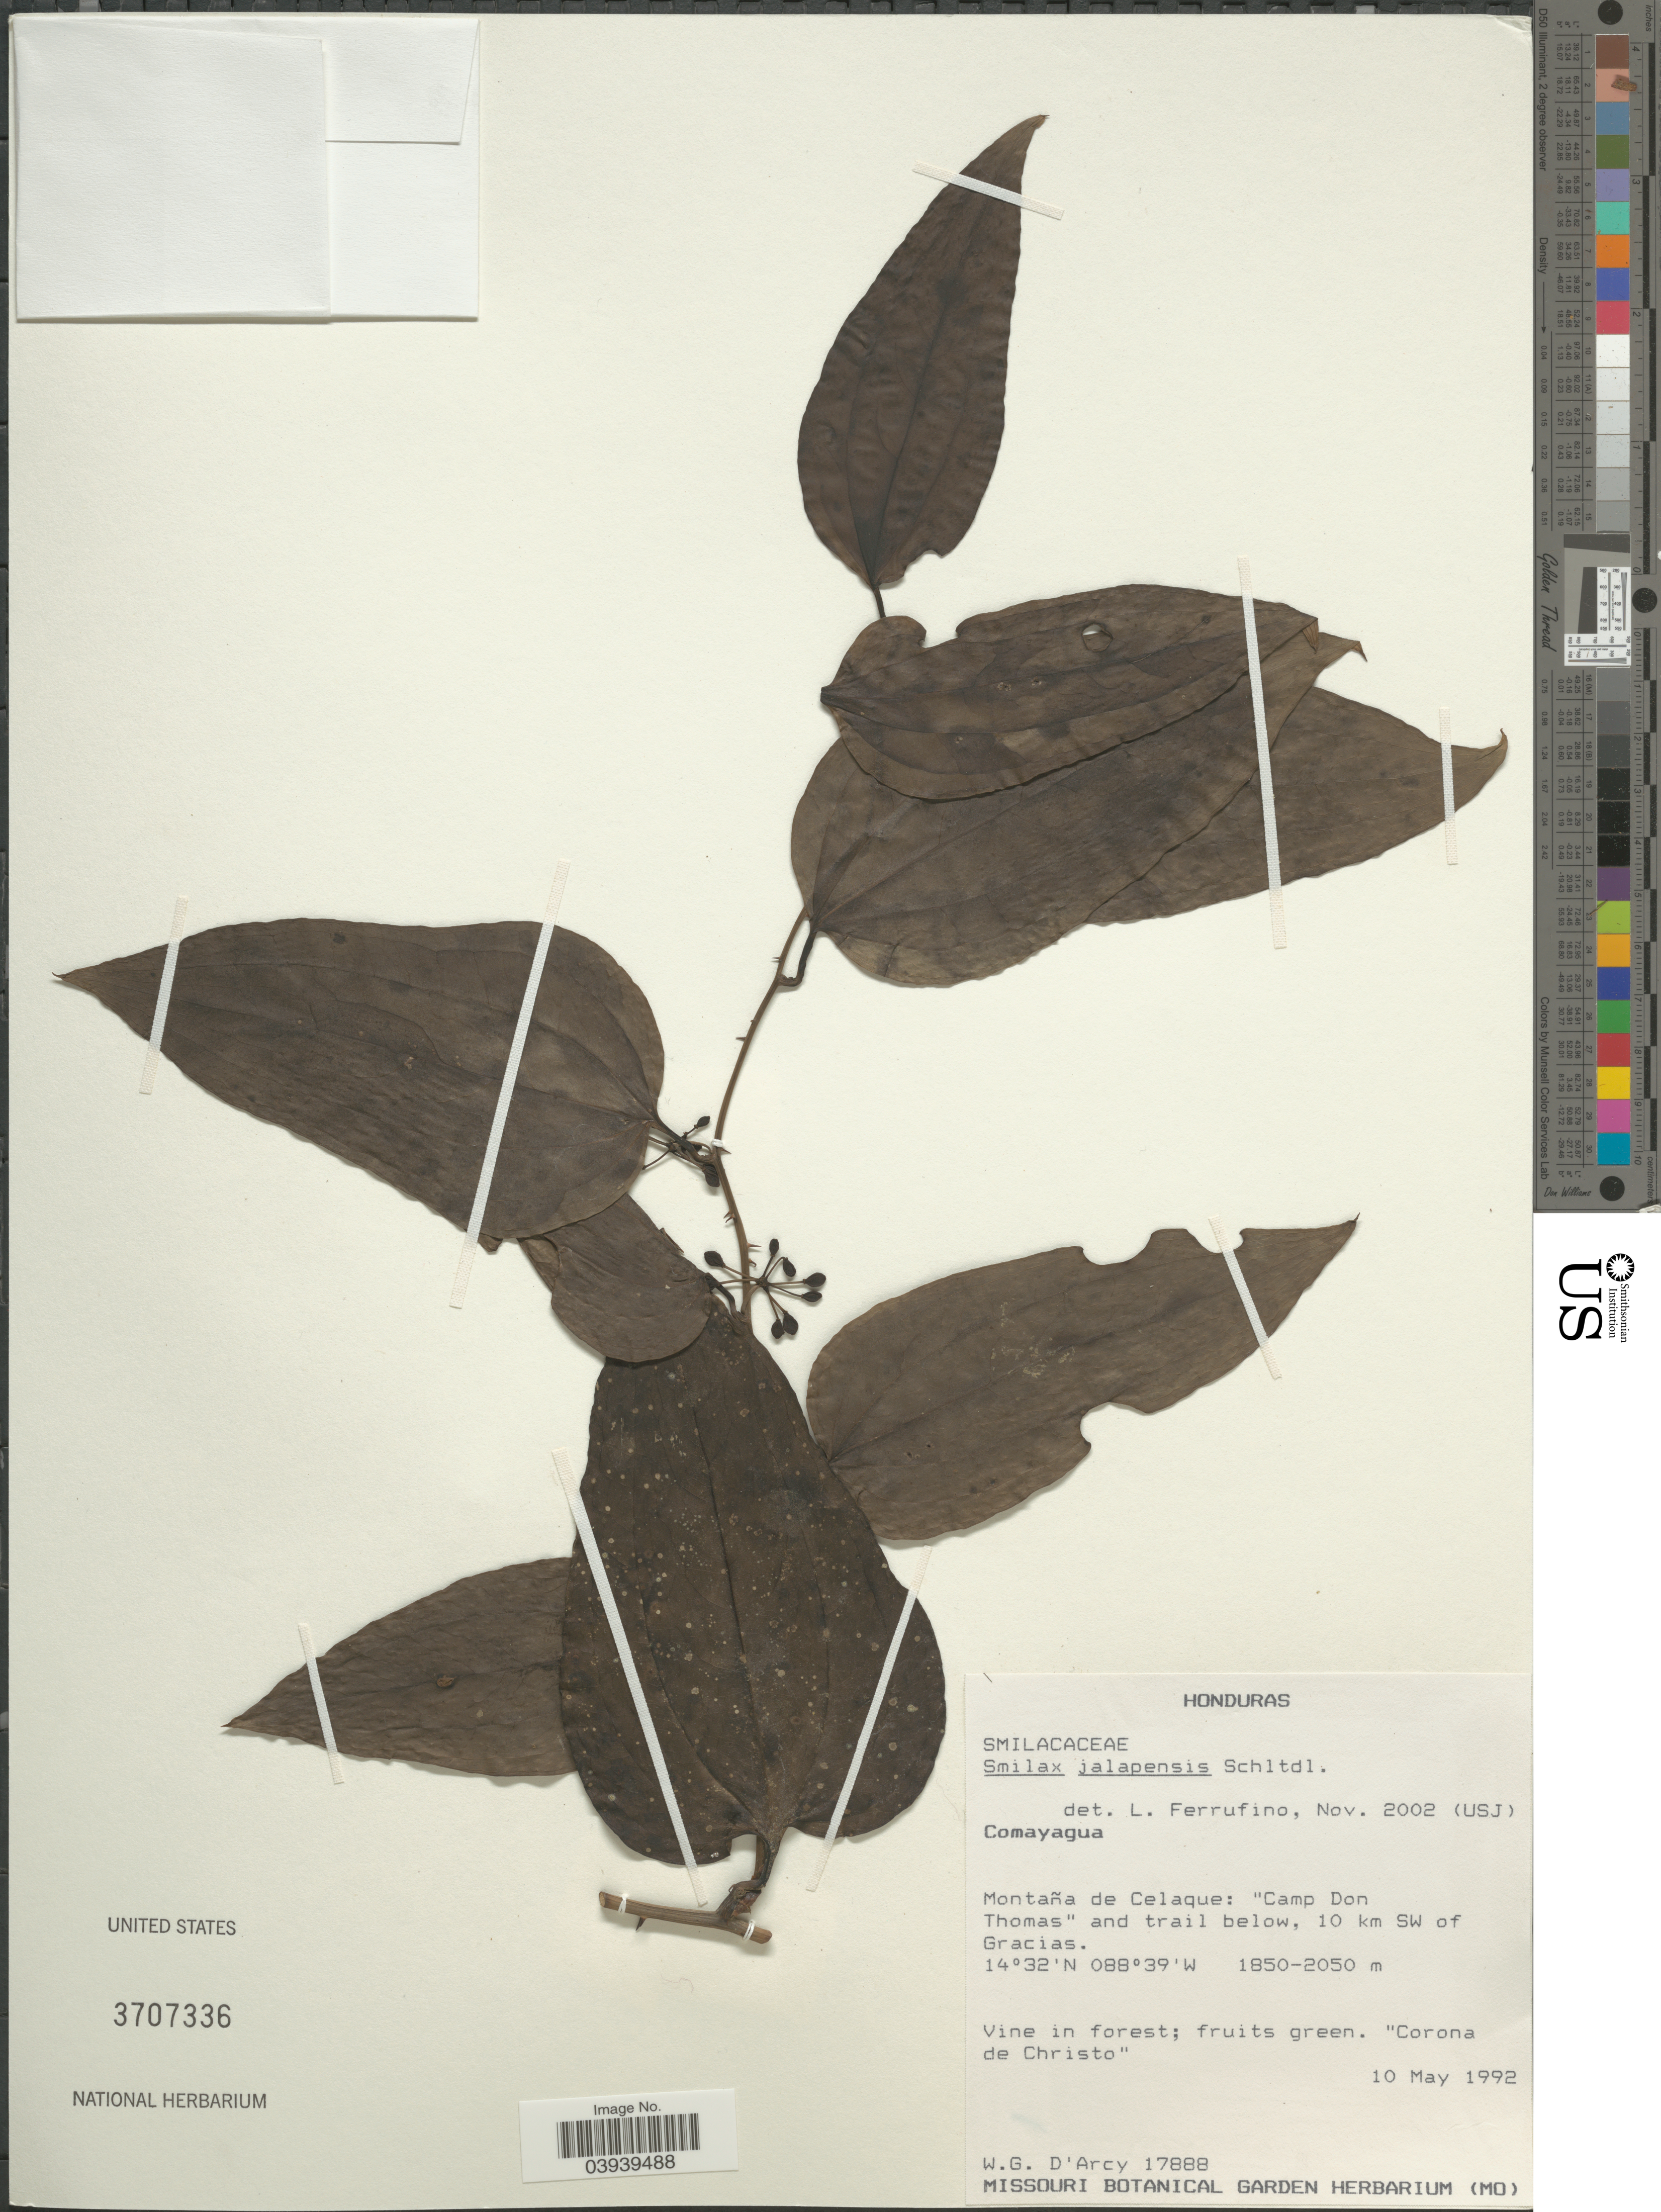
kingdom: Plantae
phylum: Tracheophyta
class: Liliopsida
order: Liliales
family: Smilacaceae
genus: Smilax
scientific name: Smilax jalapensis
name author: Schltdl.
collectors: W. G. D'Arcy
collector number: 17888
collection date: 1992-05-10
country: Honduras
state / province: Comayagua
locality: Montaña de Celaque: "Camp Don Thomas"and trail below, 10 km SW of Gracias.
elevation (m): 1850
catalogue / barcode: US 3707336